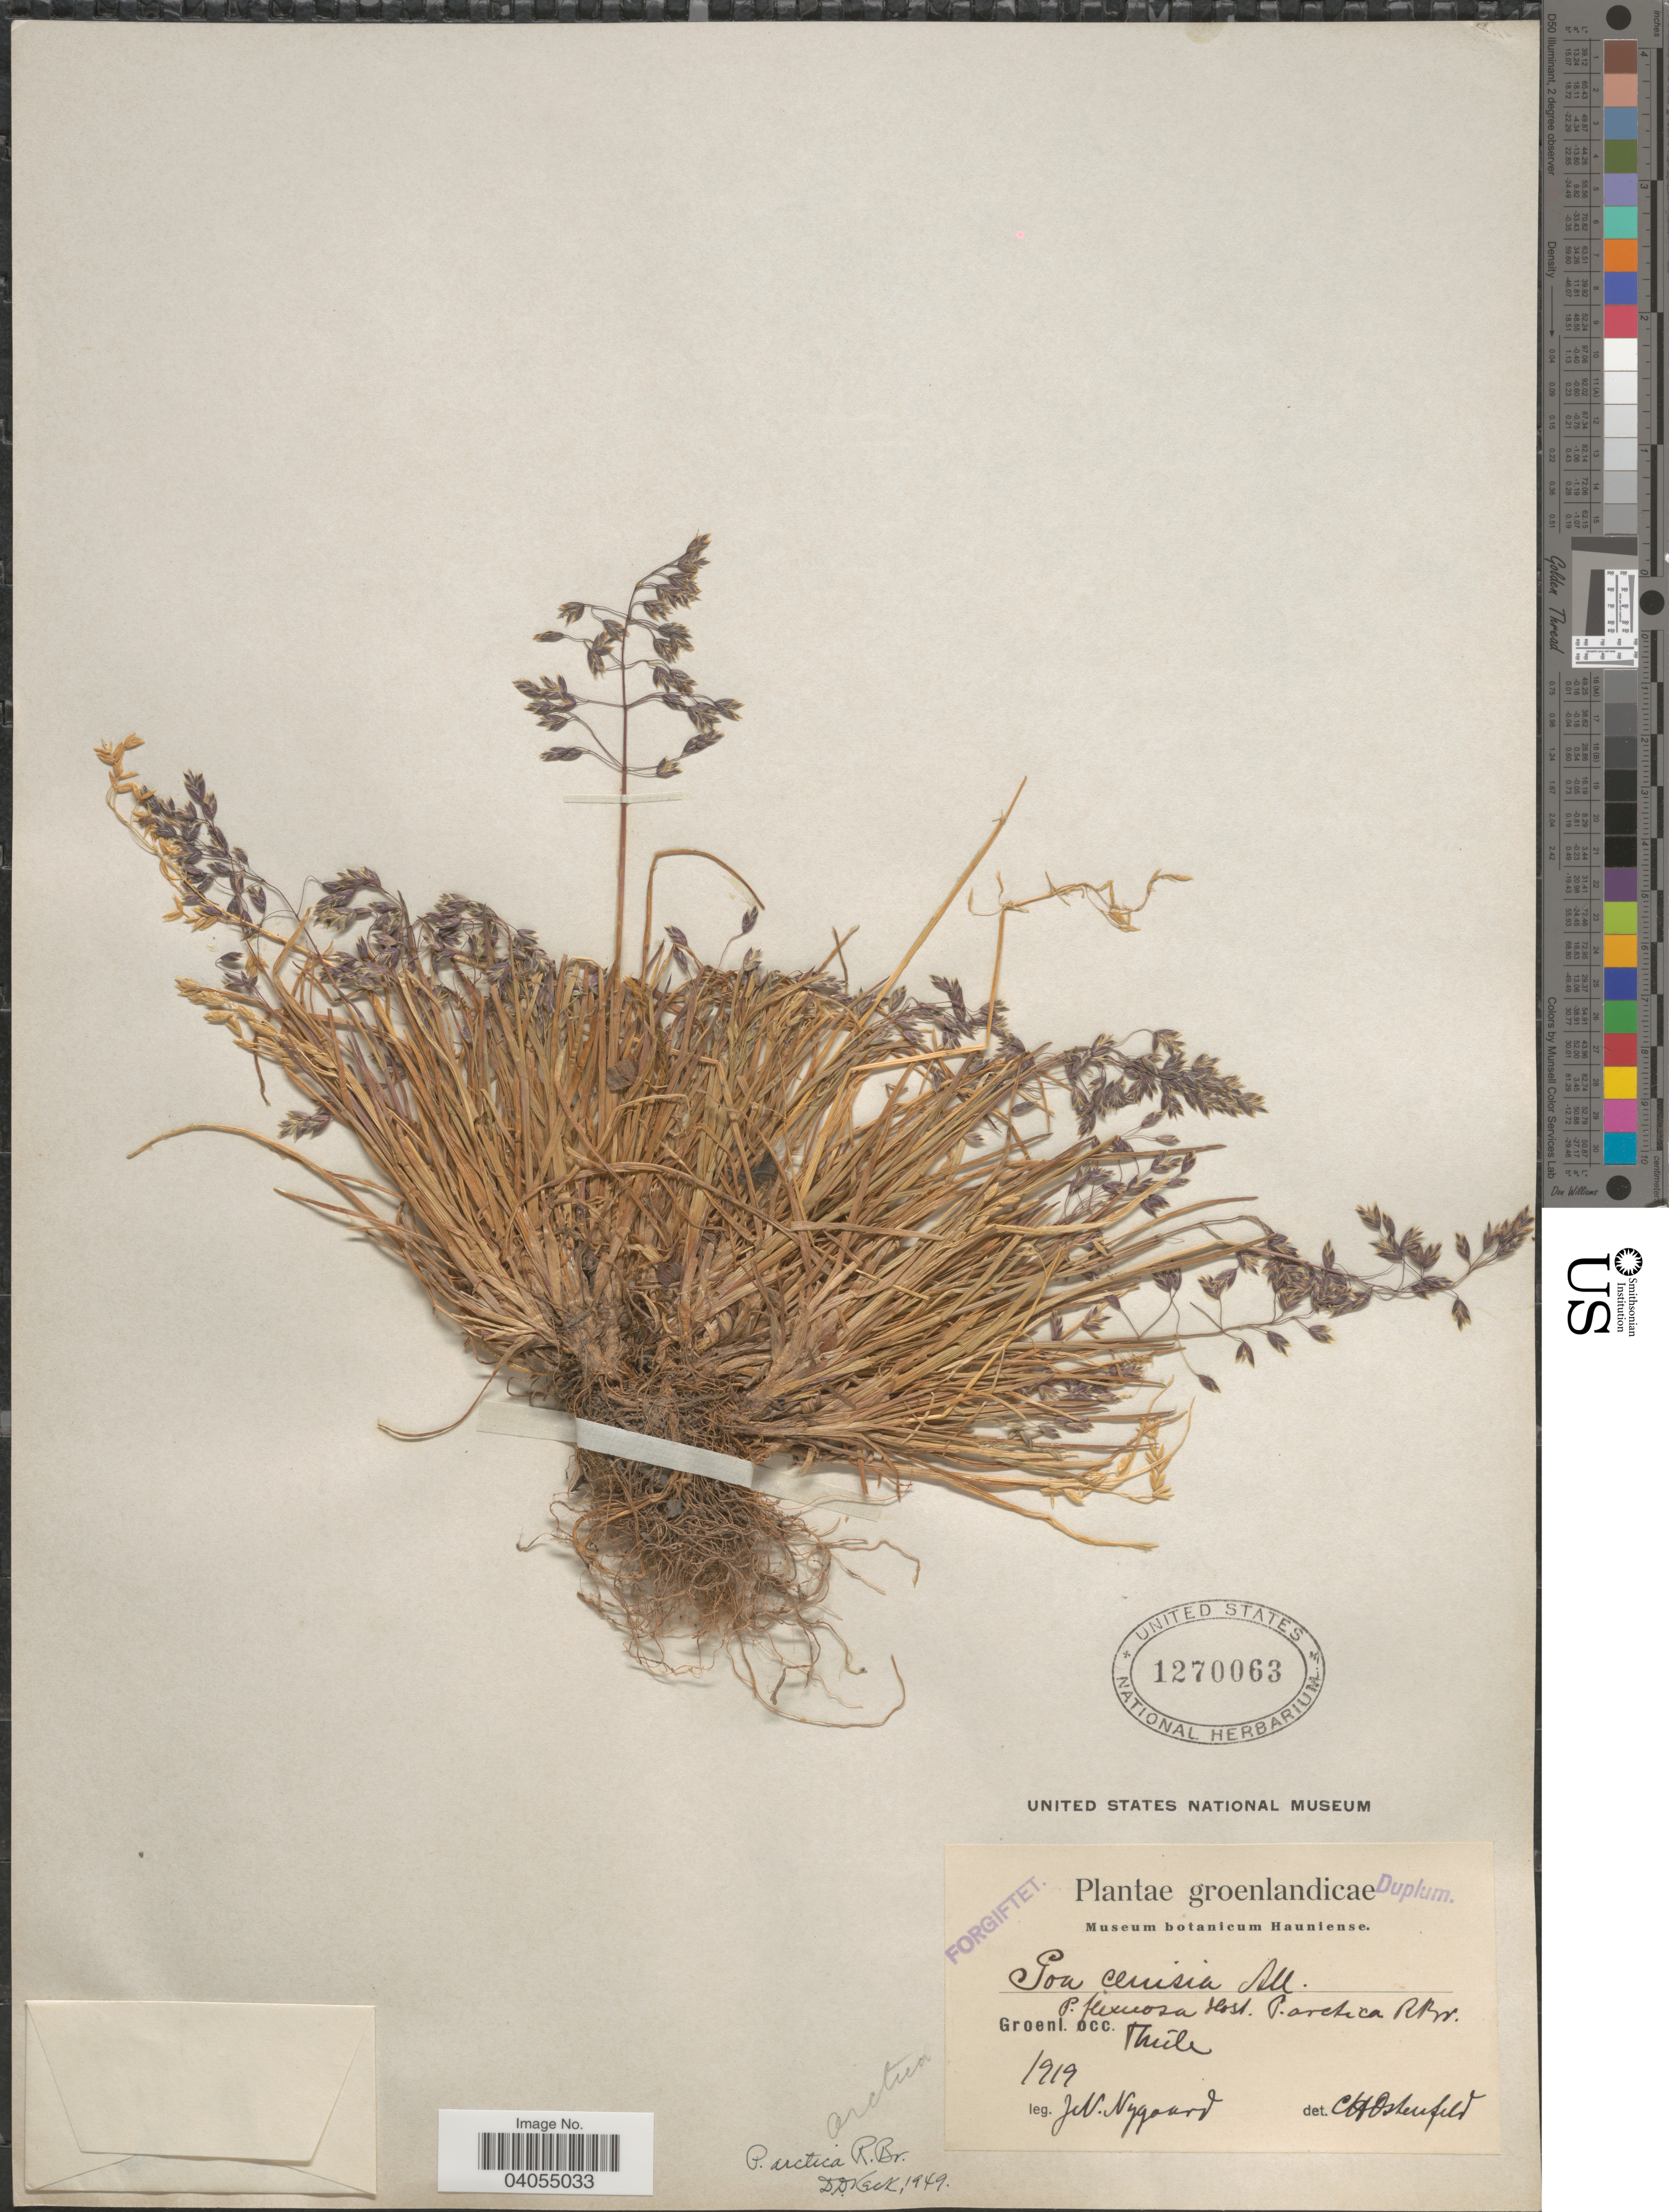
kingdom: Plantae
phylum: Tracheophyta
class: Liliopsida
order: Poales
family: Poaceae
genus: Poa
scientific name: Poa arctica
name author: R. Br.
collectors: J. Nygaard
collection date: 1919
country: Greenland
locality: Groenlandicae. Groenl. occ. Thúle.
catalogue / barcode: US 1270063